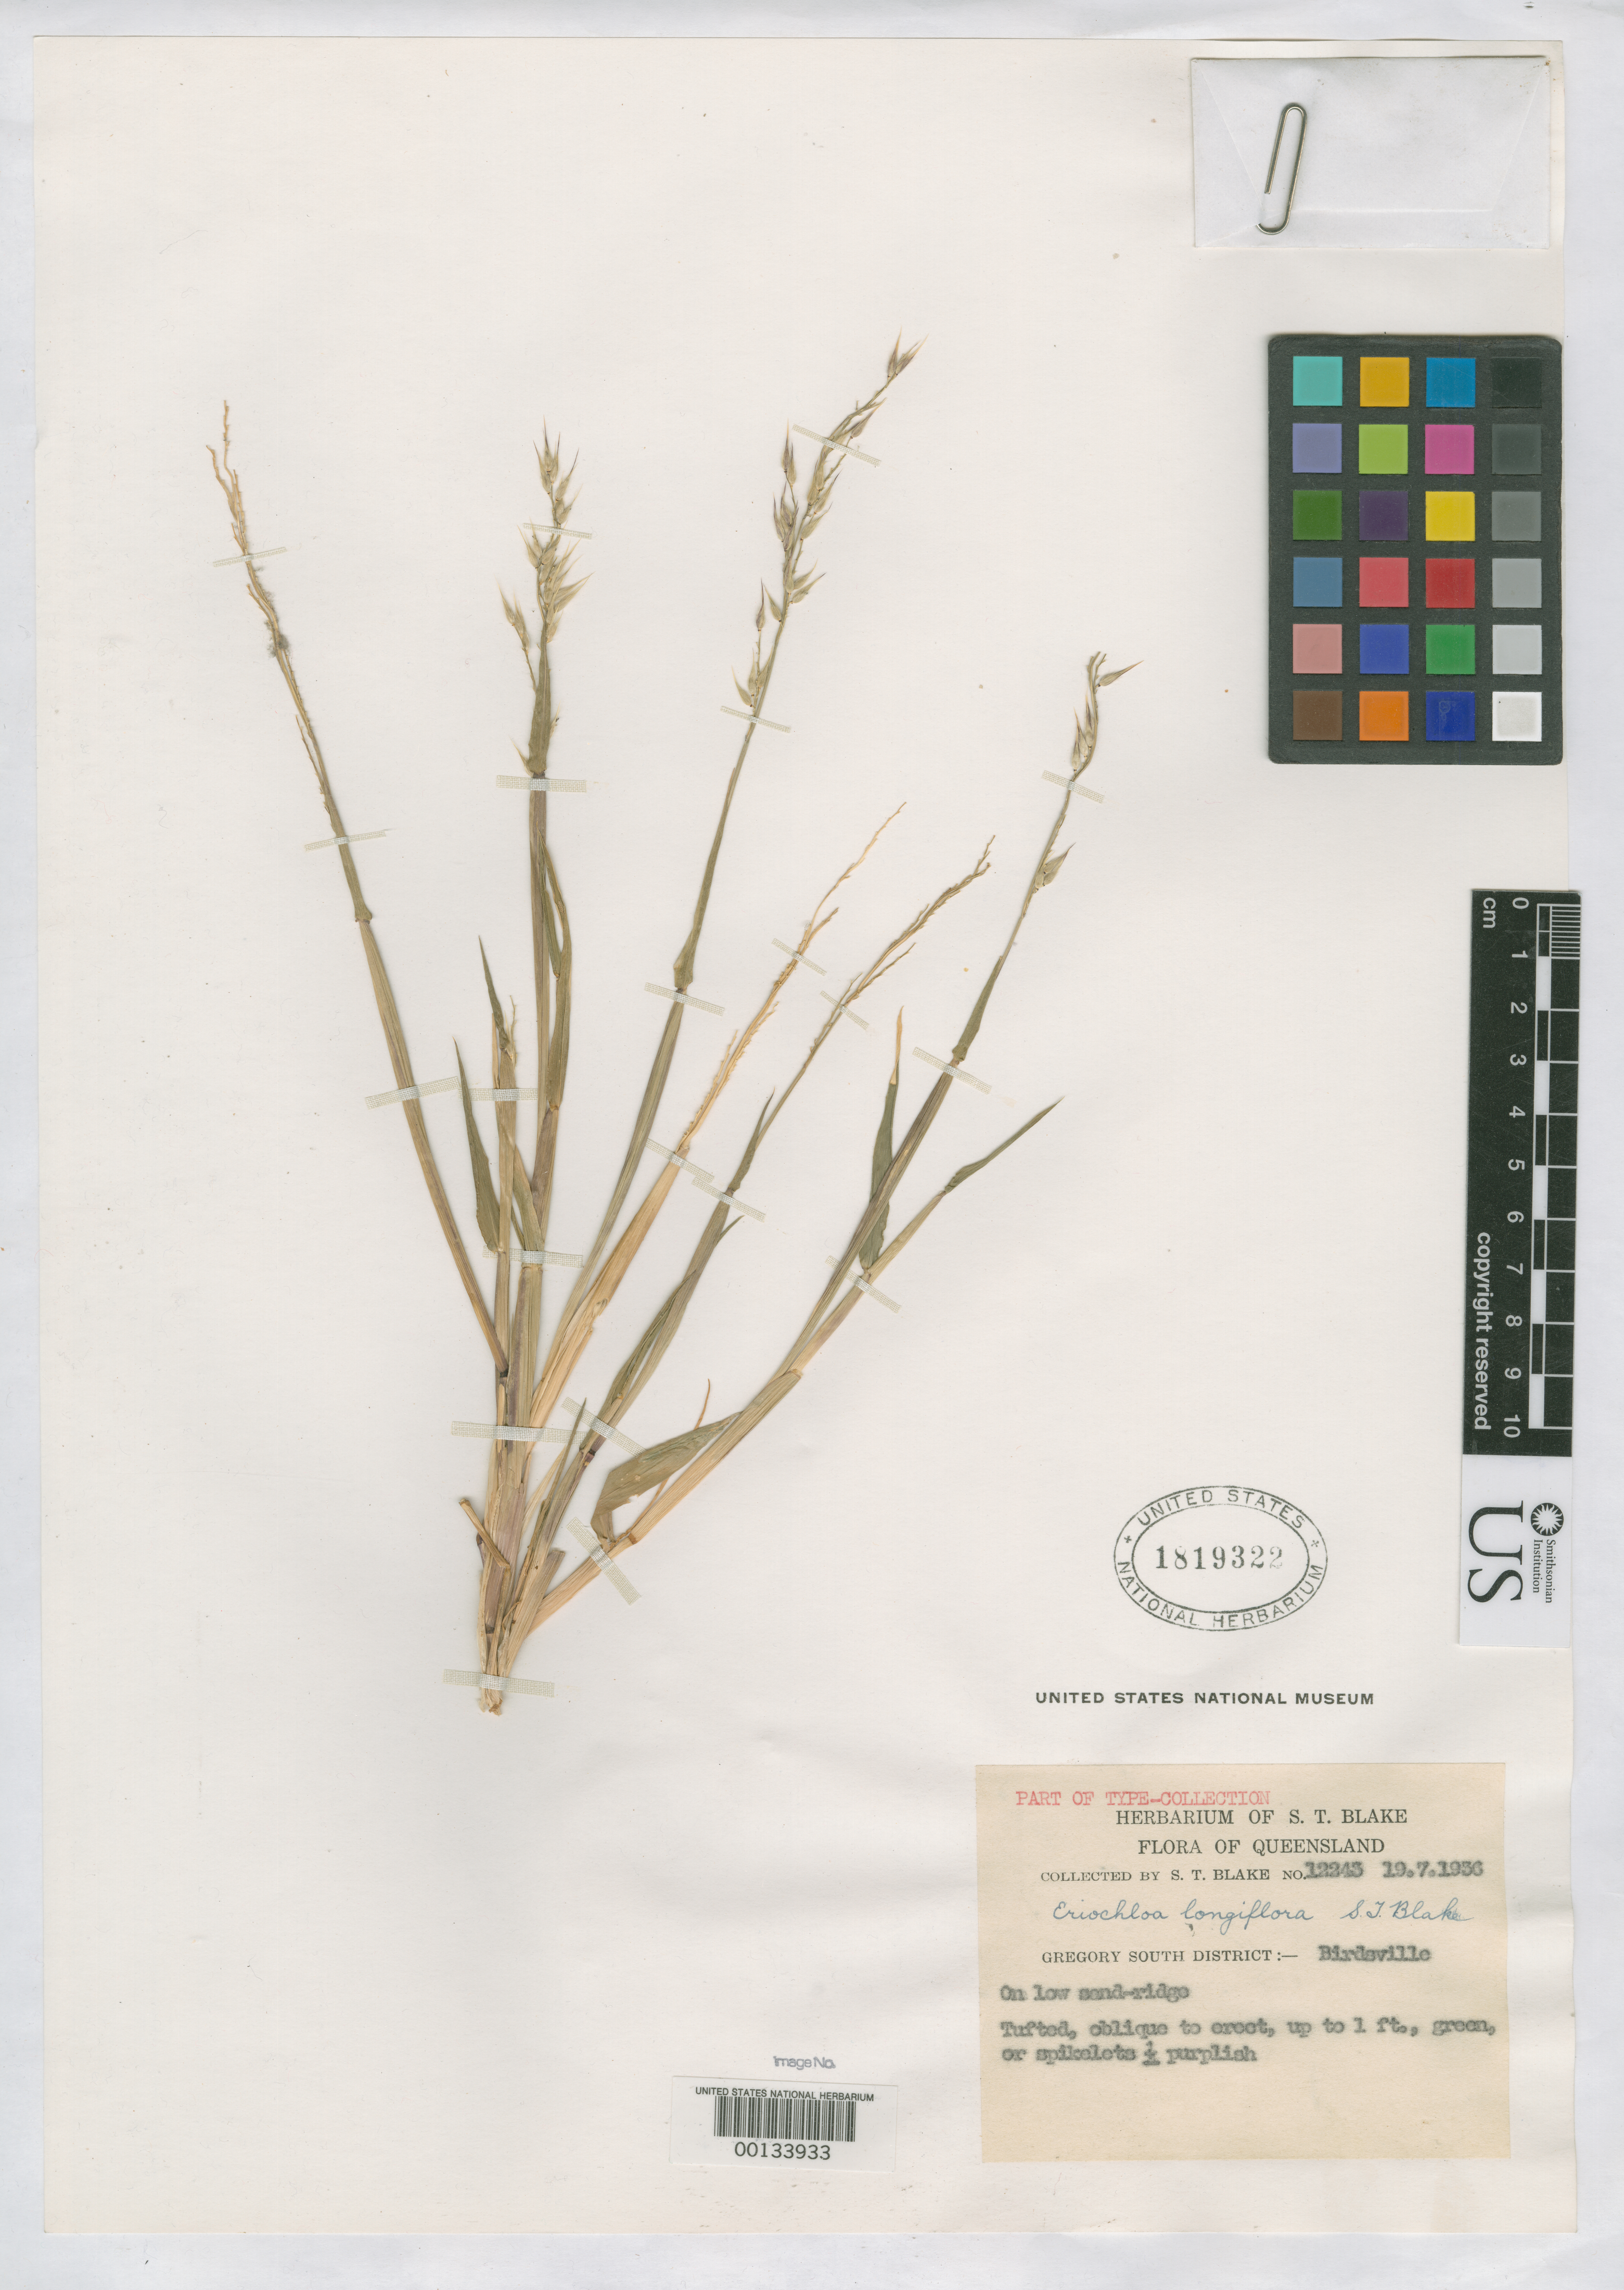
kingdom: Plantae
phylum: Tracheophyta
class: Liliopsida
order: Poales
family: Poaceae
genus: Eriochloa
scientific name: Eriochloa longiflora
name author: S.T. Blake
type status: Isotype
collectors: S. T. Blake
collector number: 12243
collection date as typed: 19 Jul 1936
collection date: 1936-07-19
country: Australia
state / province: Queensland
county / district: Gregory South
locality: Birdsville.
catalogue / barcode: US 1819322